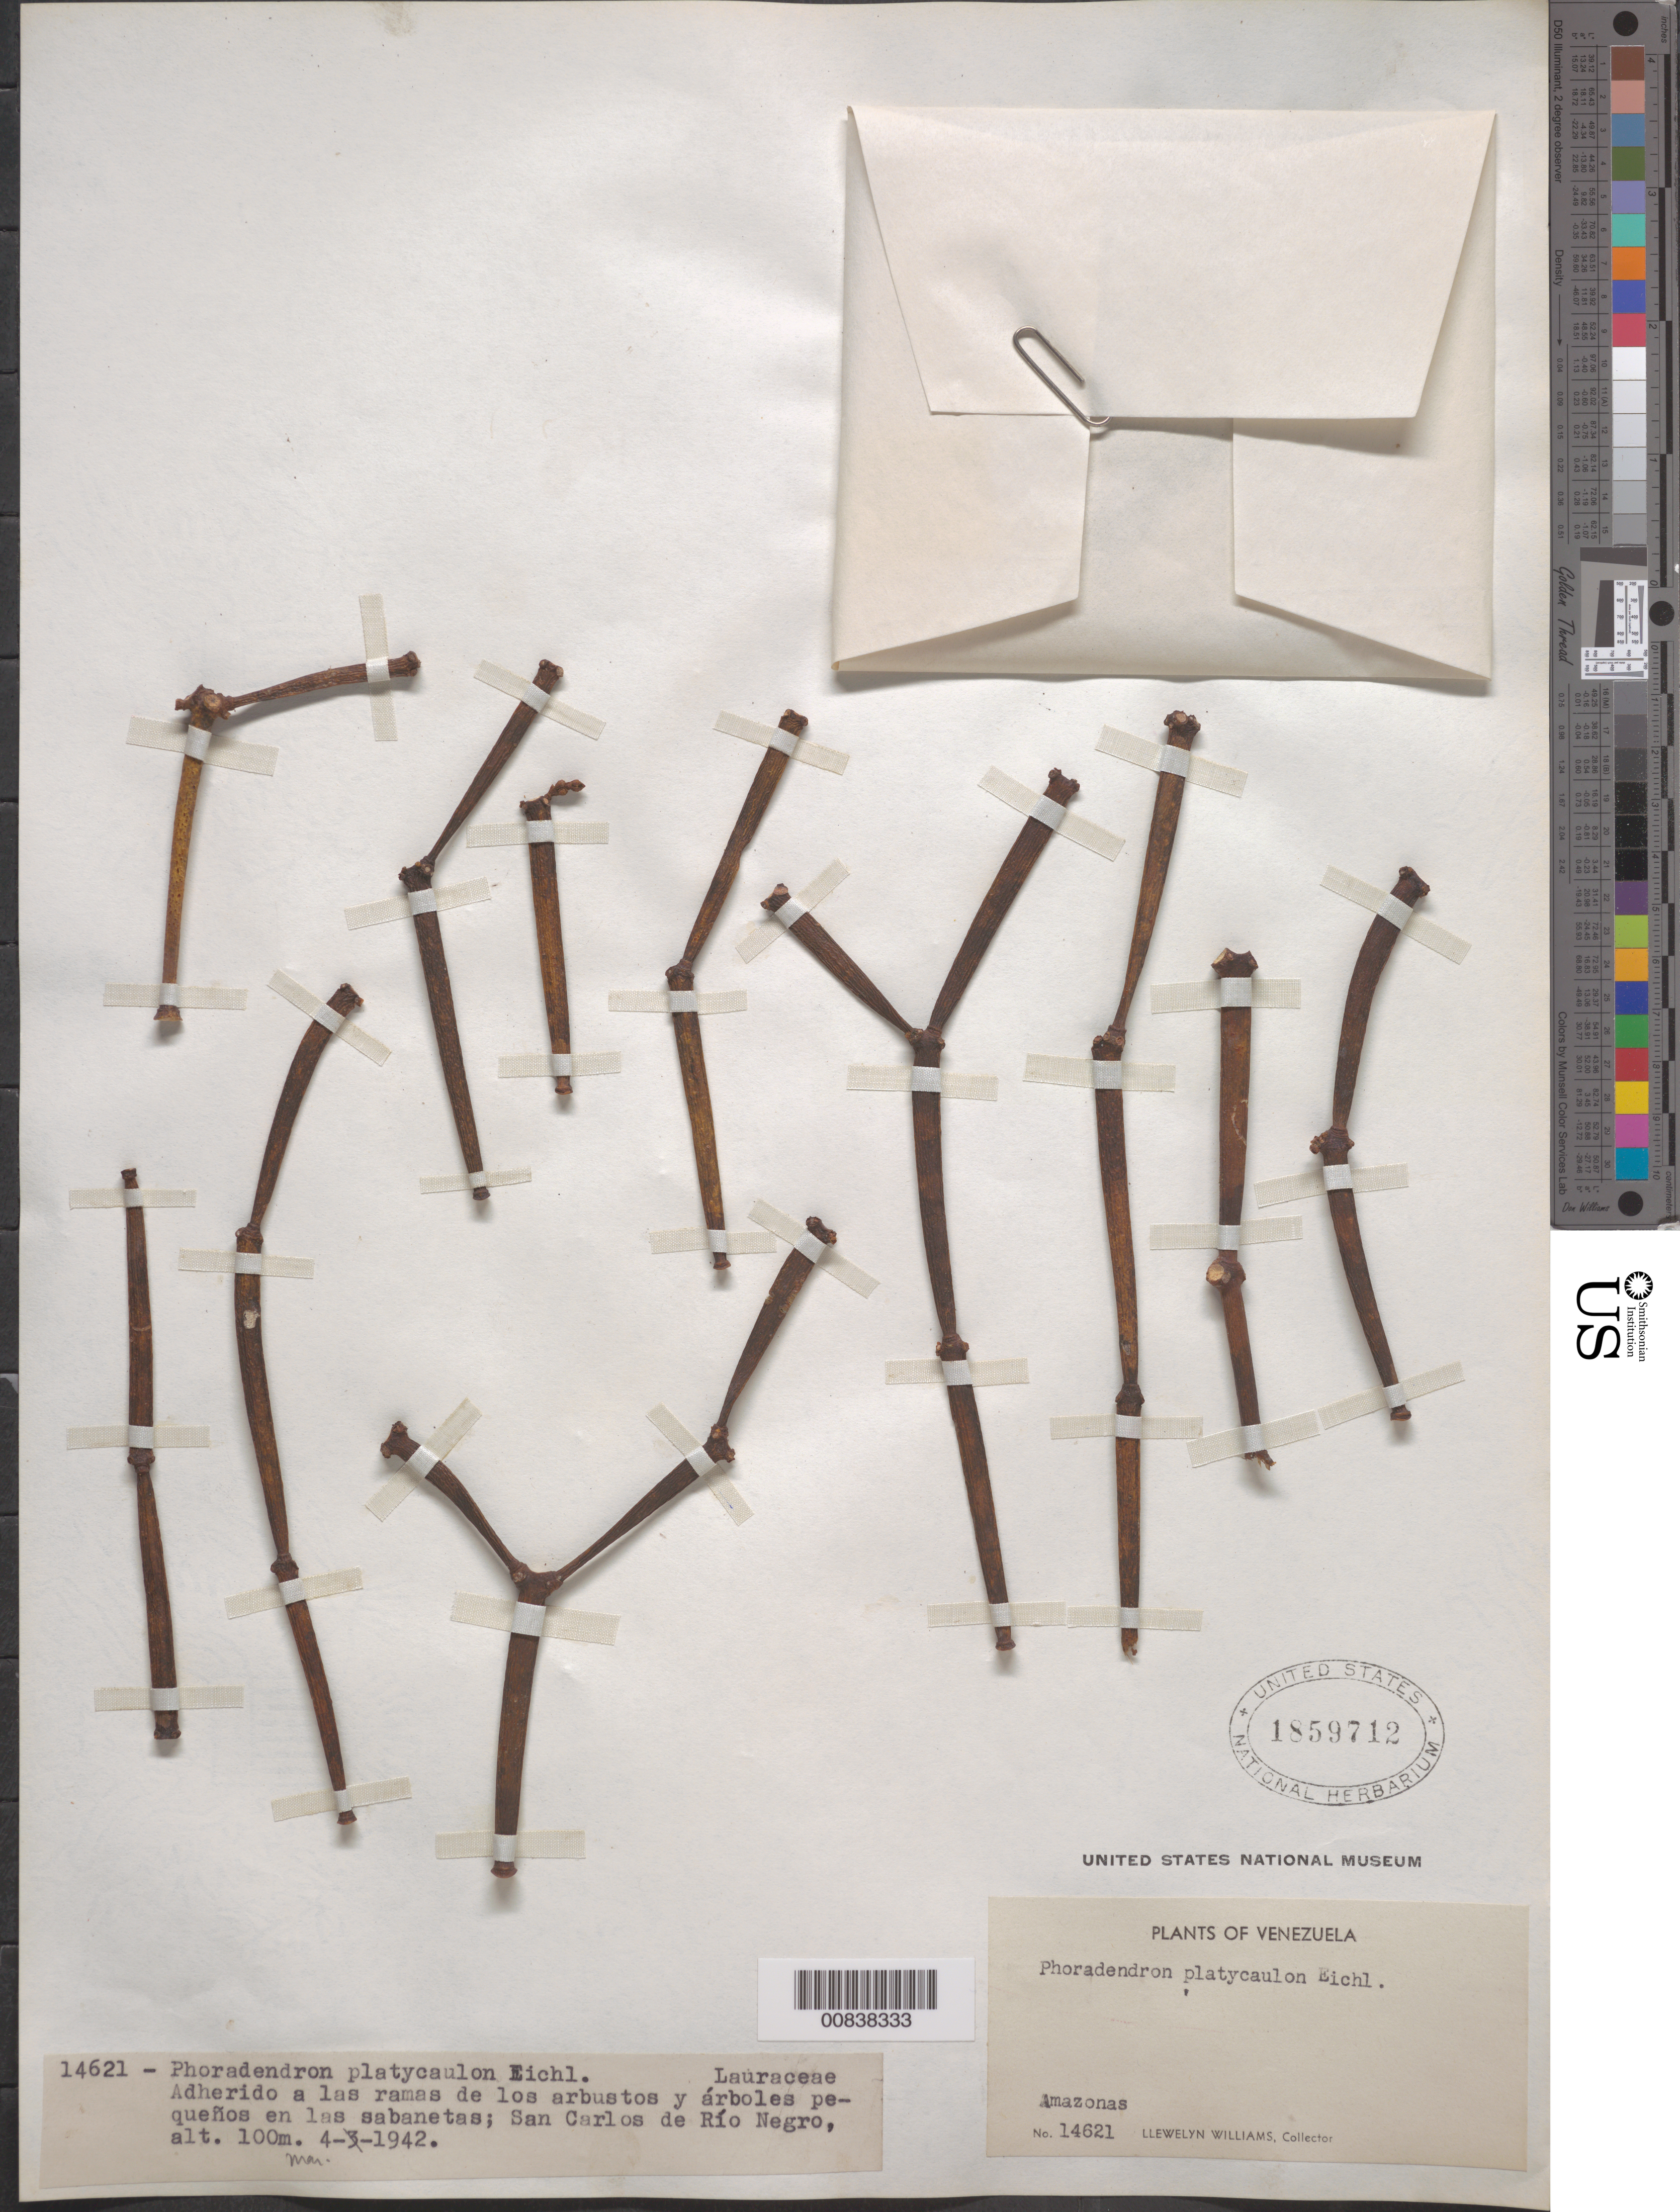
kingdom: Plantae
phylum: Tracheophyta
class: Magnoliopsida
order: Santalales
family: Viscaceae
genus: Phoradendron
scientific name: Phoradendron platycaulon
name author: Eichler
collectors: Ll. Williams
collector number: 14621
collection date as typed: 4-Mar-42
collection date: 1942-03-04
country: Venezuela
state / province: Amazonas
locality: San Carlos de Río Negro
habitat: Adherido a las ramas de los arbustos y arboles pequenos en las sabanetas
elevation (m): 100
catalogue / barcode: US 1859712